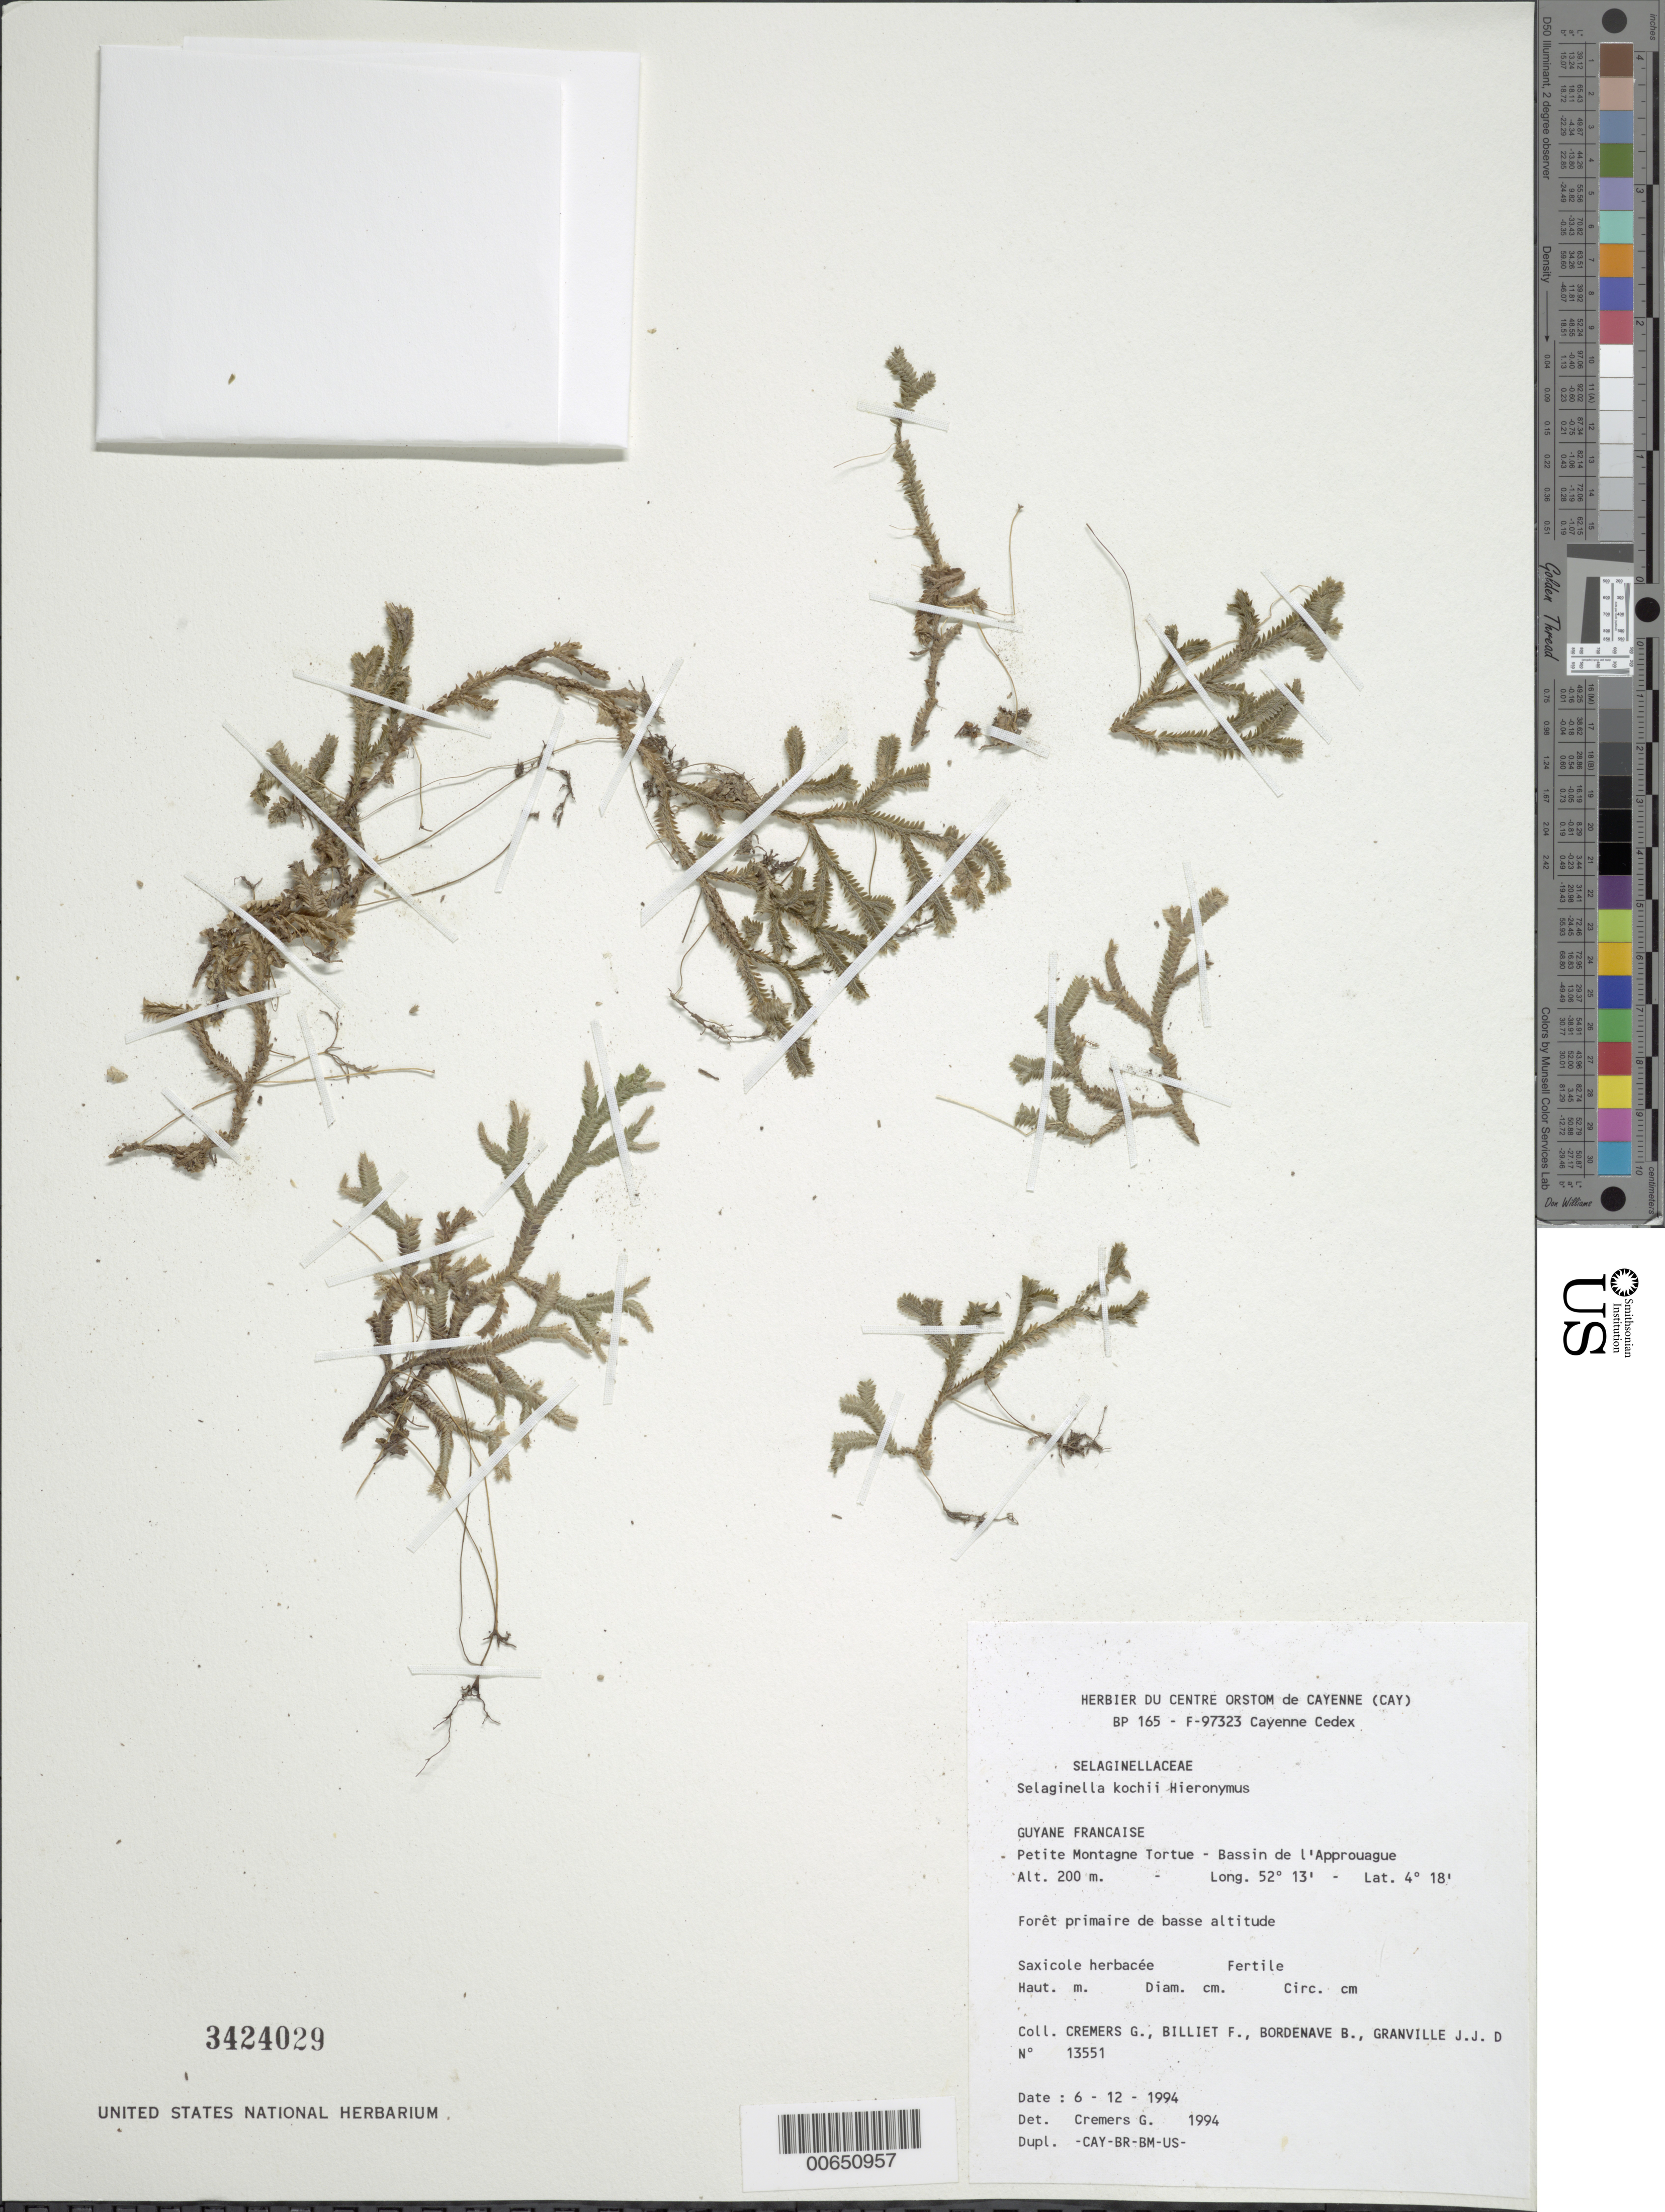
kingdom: Plantae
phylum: Tracheophyta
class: Lycopodiopsida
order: Selaginellales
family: Selaginellaceae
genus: Selaginella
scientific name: Selaginella kochii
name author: Hieron.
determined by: Cremers, Georges A.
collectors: G. Cremers, F. Billiet, B. Bordenave, J.-J. de Granville & B. Jadin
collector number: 13551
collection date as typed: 6-Dec-94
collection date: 1994-12-06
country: French Guiana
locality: Petit Montagne Tortue, Bassin de l'Approuague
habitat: Low primary forest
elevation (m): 200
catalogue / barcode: US 3424029